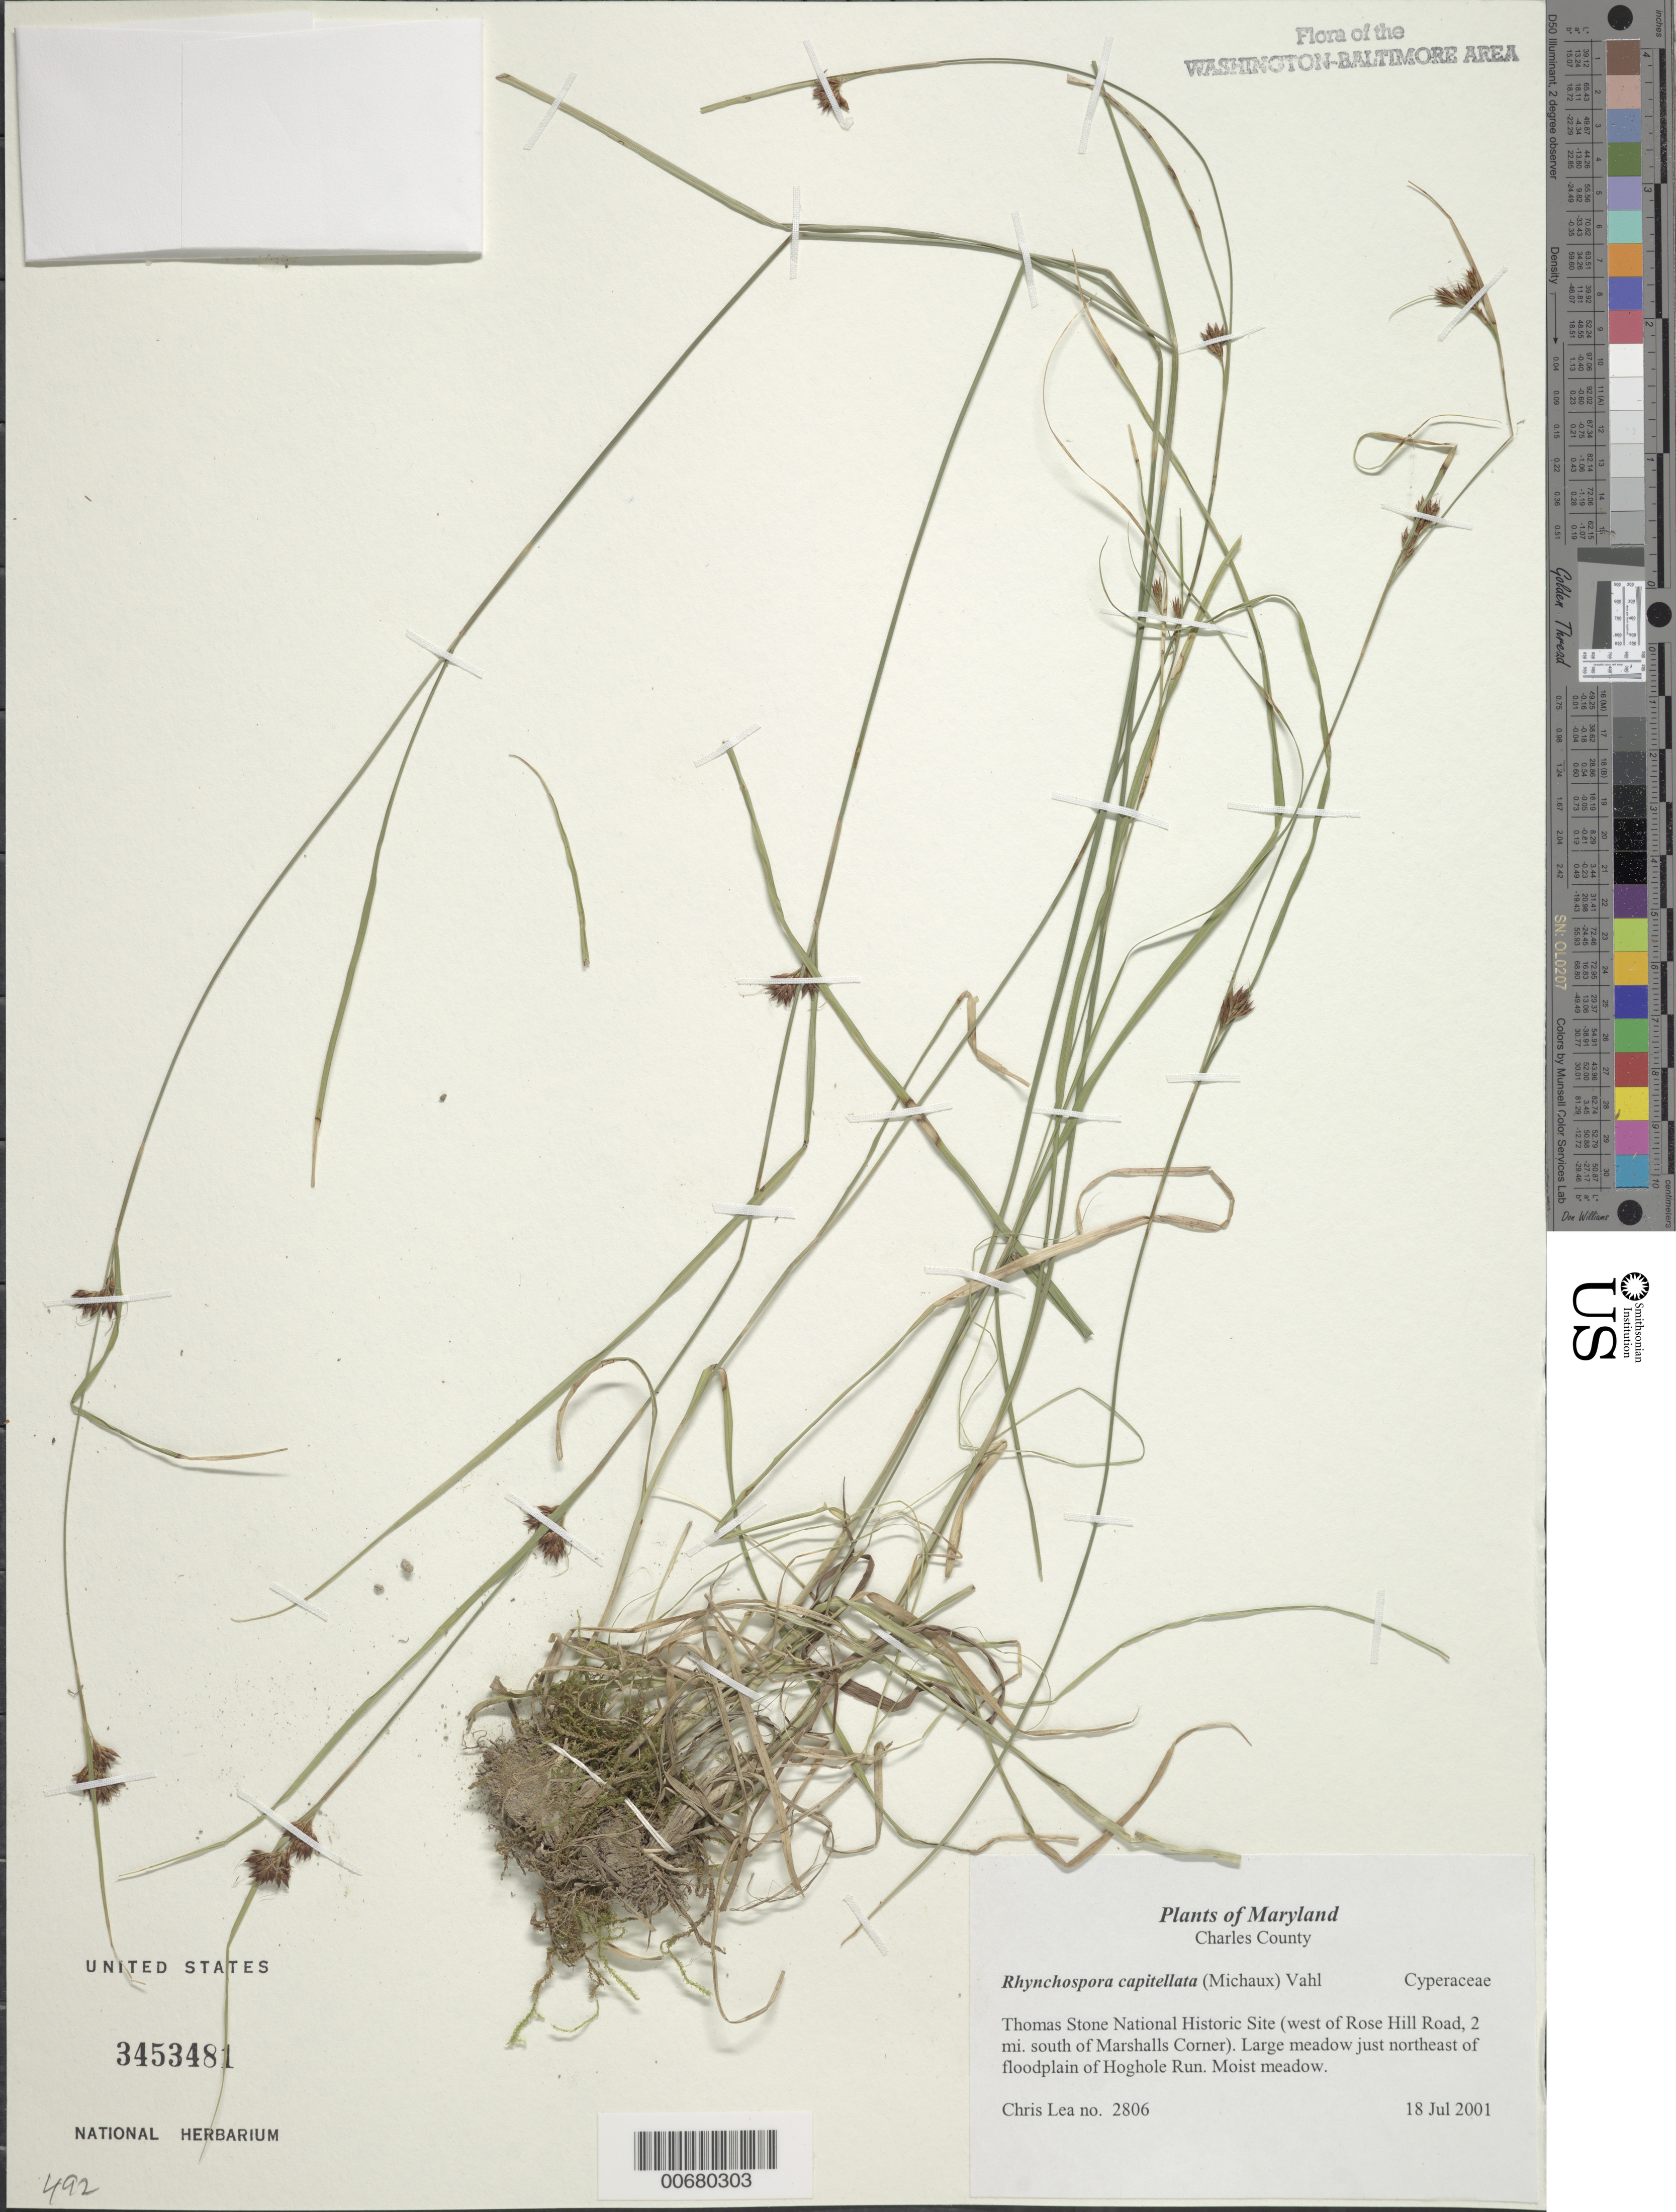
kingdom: Plantae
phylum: Tracheophyta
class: Liliopsida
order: Poales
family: Cyperaceae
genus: Rhynchospora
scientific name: Rhynchospora capitellata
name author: (Michx.) Vahl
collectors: C. Lea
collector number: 2806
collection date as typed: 18 Jul 2001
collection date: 2001-07-18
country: United States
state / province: Maryland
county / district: Charles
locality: Thomas Stone National Historic Site (west of Rose Hill Road, 2 miles south of Marshalls Corner). Large meadow just northeast of floodplain of Hoghole Run.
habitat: Moist meadow.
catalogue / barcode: US 3453481